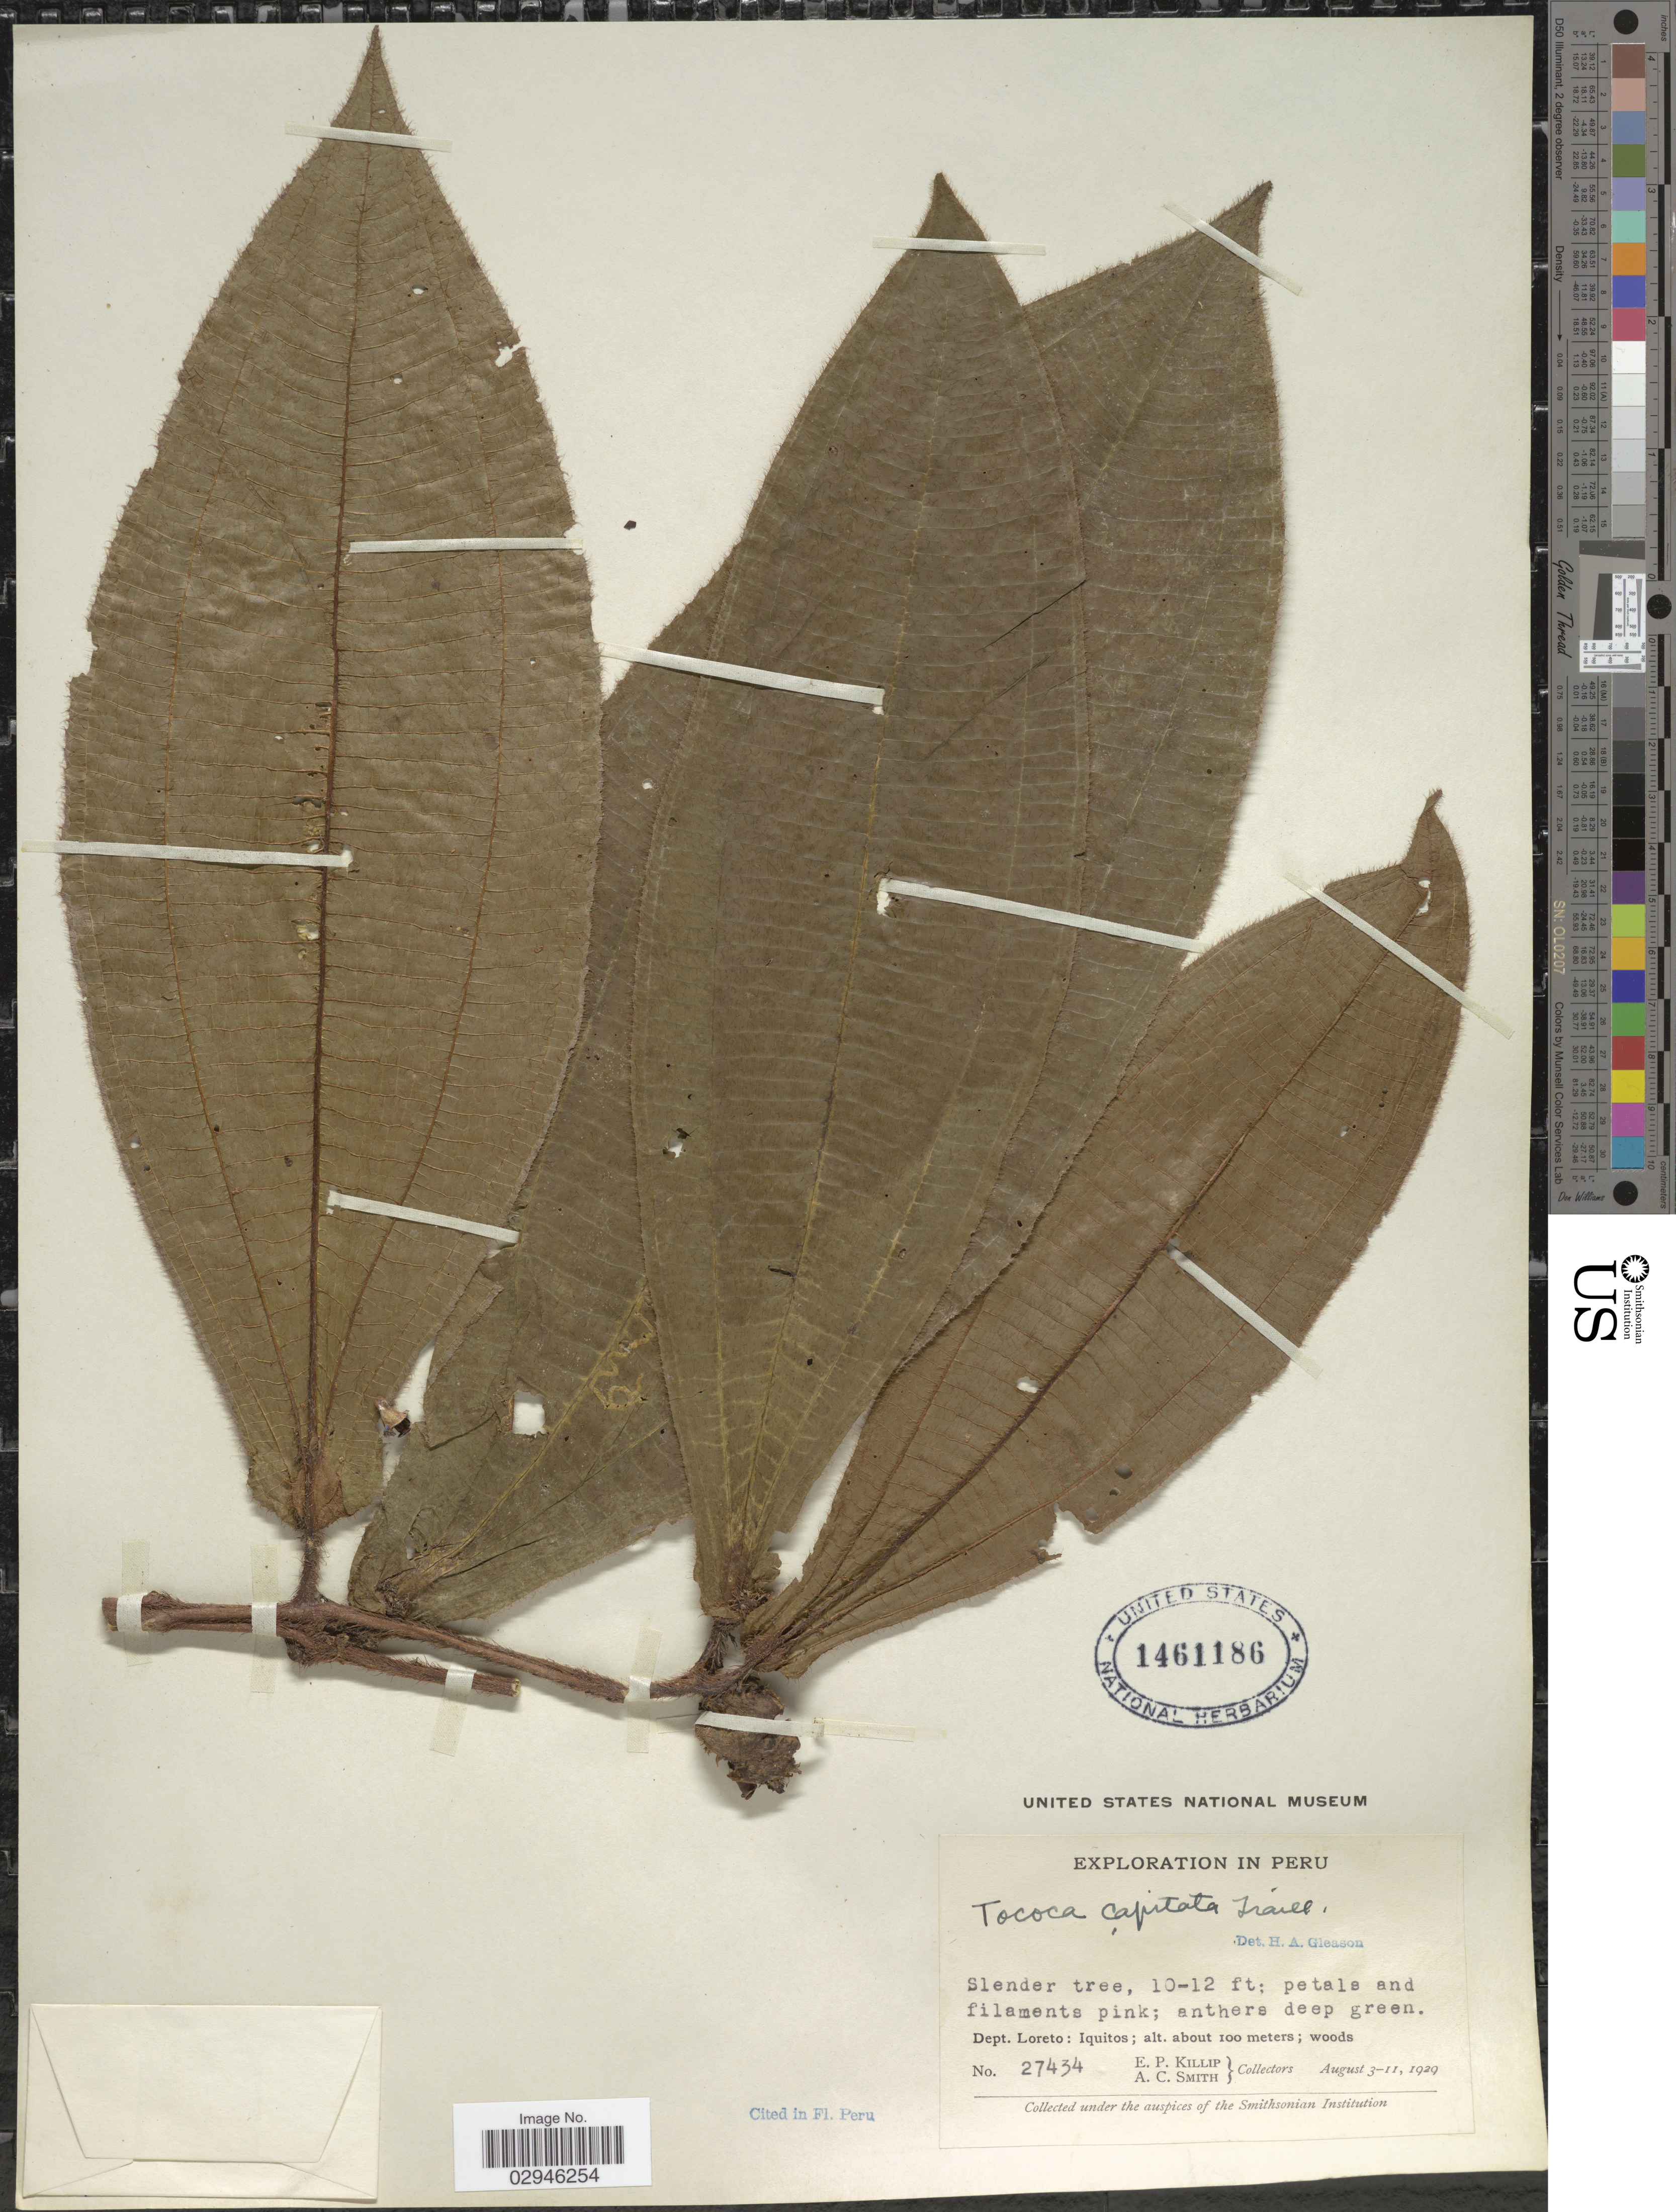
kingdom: Plantae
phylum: Tracheophyta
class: Magnoliopsida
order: Myrtales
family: Melastomataceae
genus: Tococa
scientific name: Tococa capitata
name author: Trail ex Cogn.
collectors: E. P. Killip & A. C. Smith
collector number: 27434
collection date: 1929-08-03/1929-08-11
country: Peru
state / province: Loreto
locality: Iquitos.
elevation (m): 100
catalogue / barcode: US 1461186